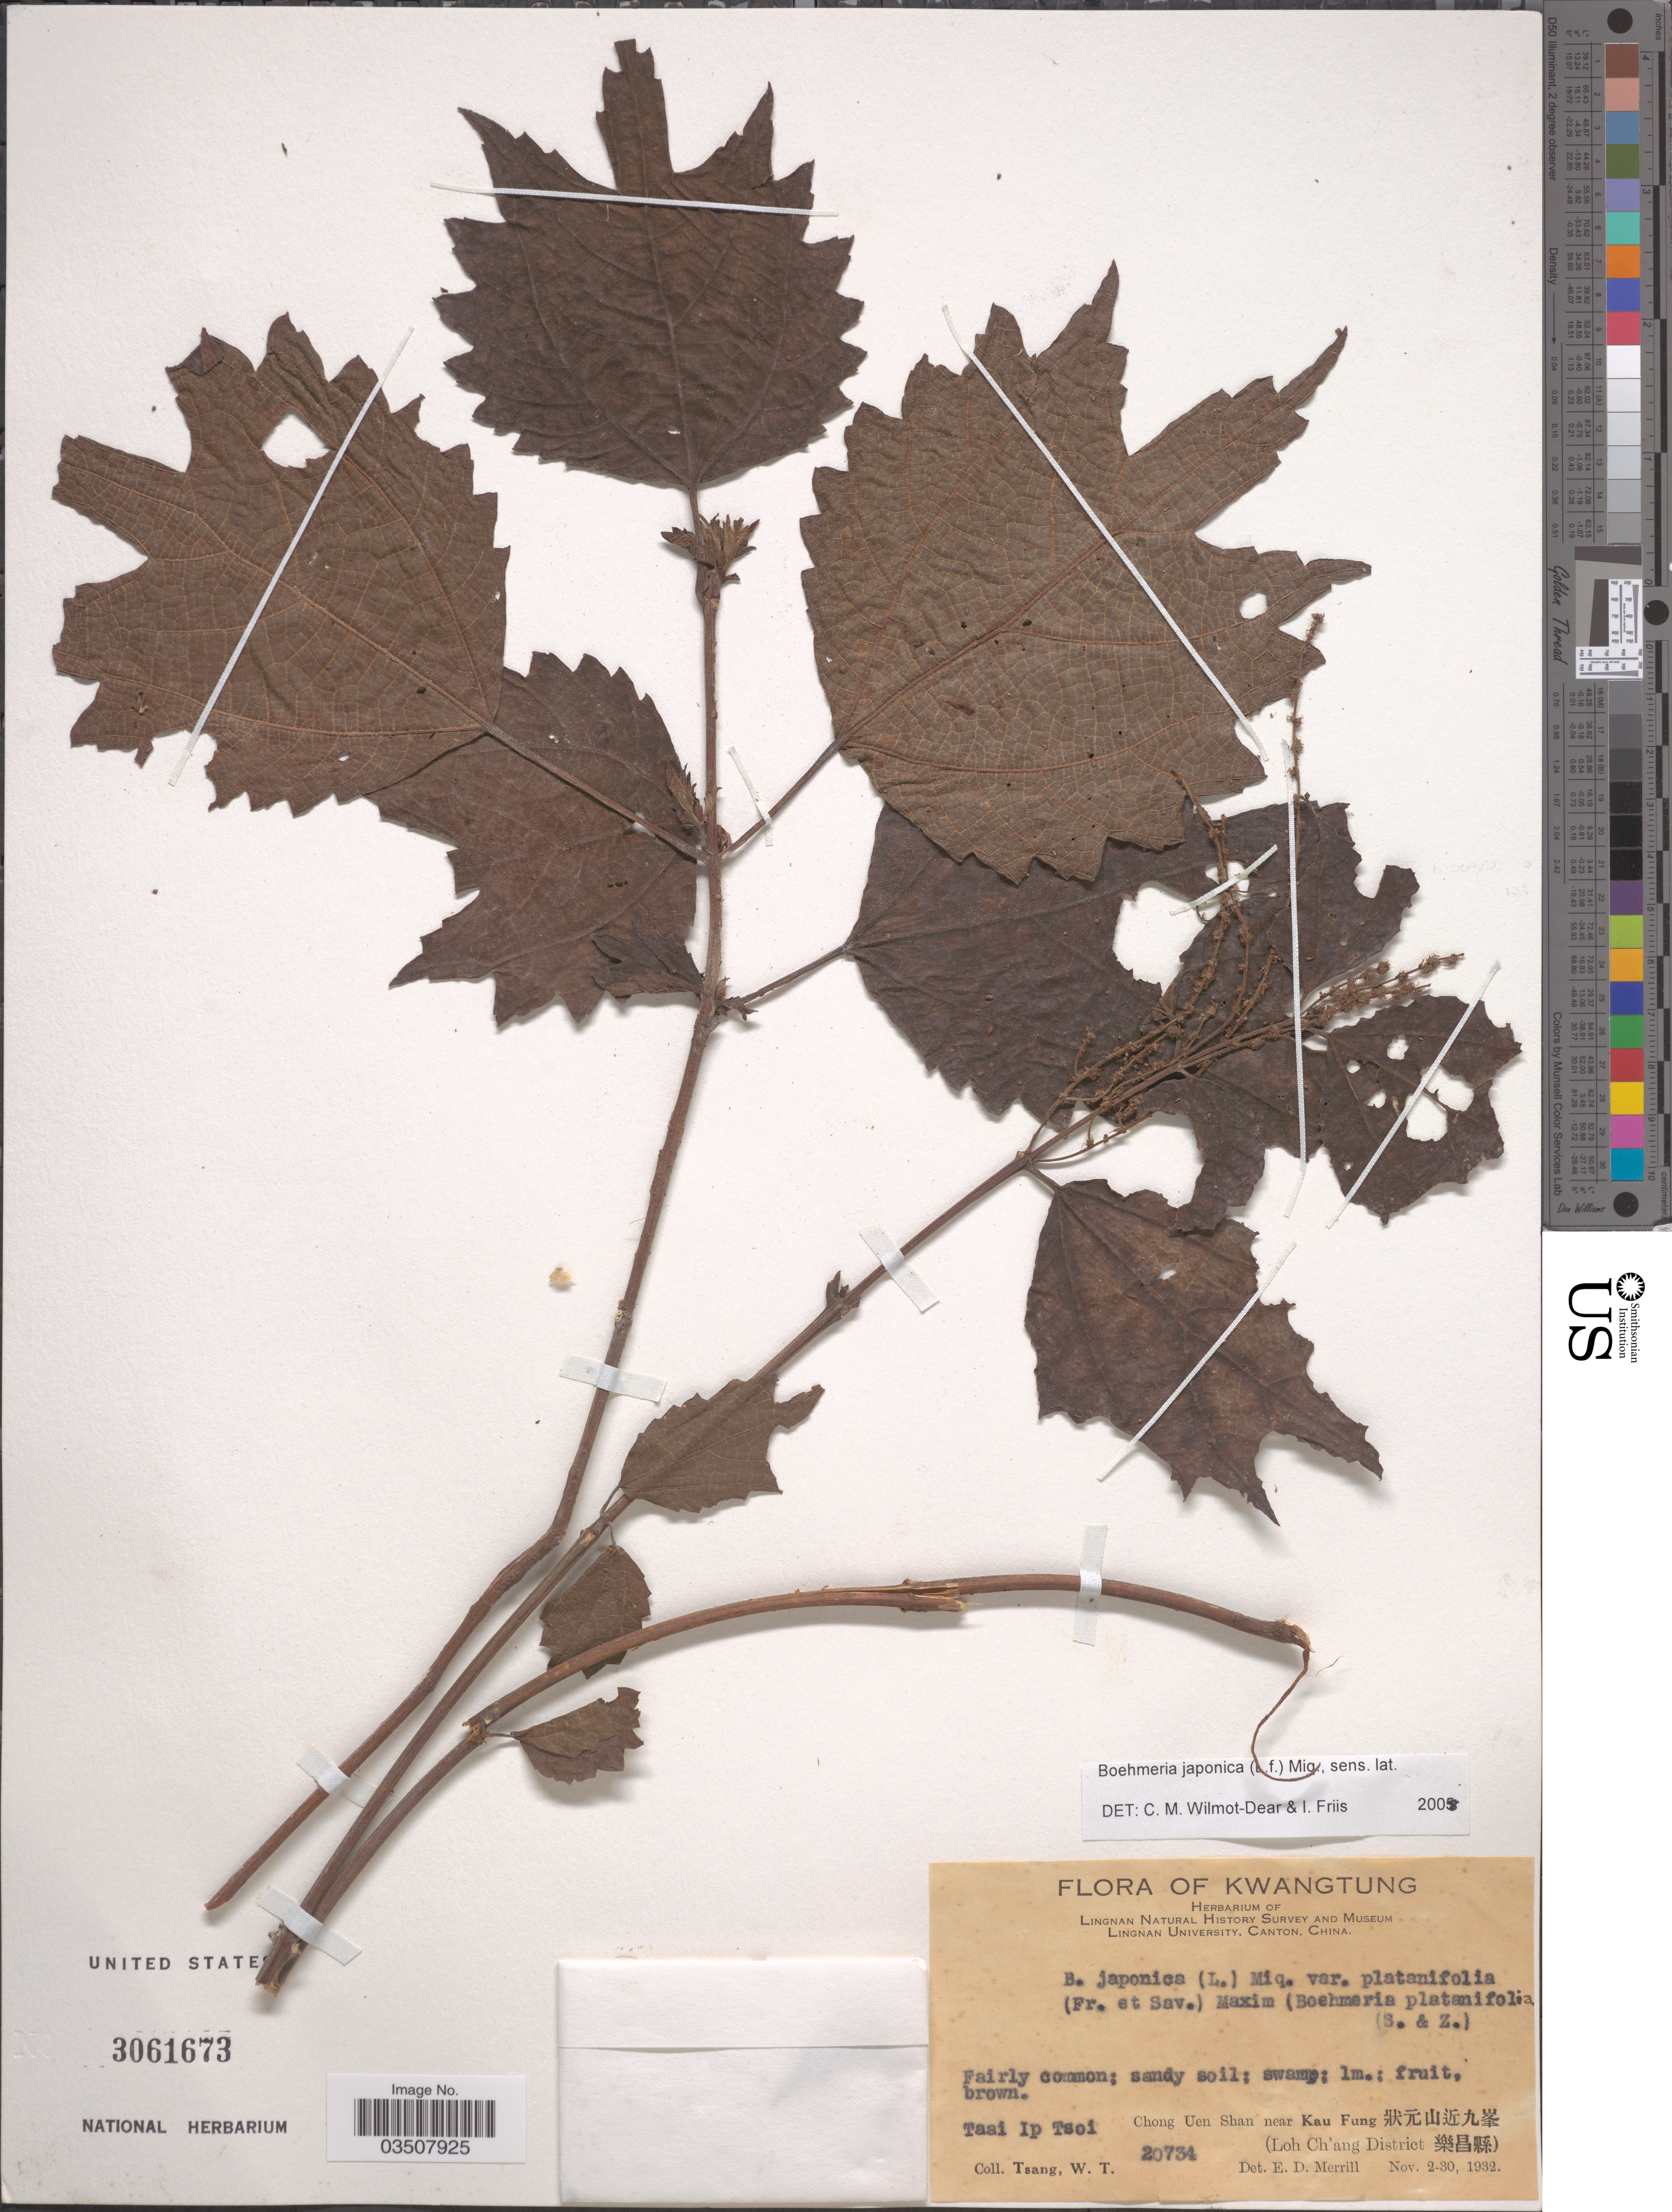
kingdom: Plantae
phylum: Tracheophyta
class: Magnoliopsida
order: Rosales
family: Urticaceae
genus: Boehmeria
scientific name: Boehmeria japonica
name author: (L. f.) Miq.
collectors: W. T. Tsang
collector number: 20734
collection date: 1932-11-02/1932-11-30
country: China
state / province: Guangdong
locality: Kwangtung. Taai Ip Tsoi. Chong Uen Shan near Kau Fung X. (Loh Ch'ang District X).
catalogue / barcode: US 3061673